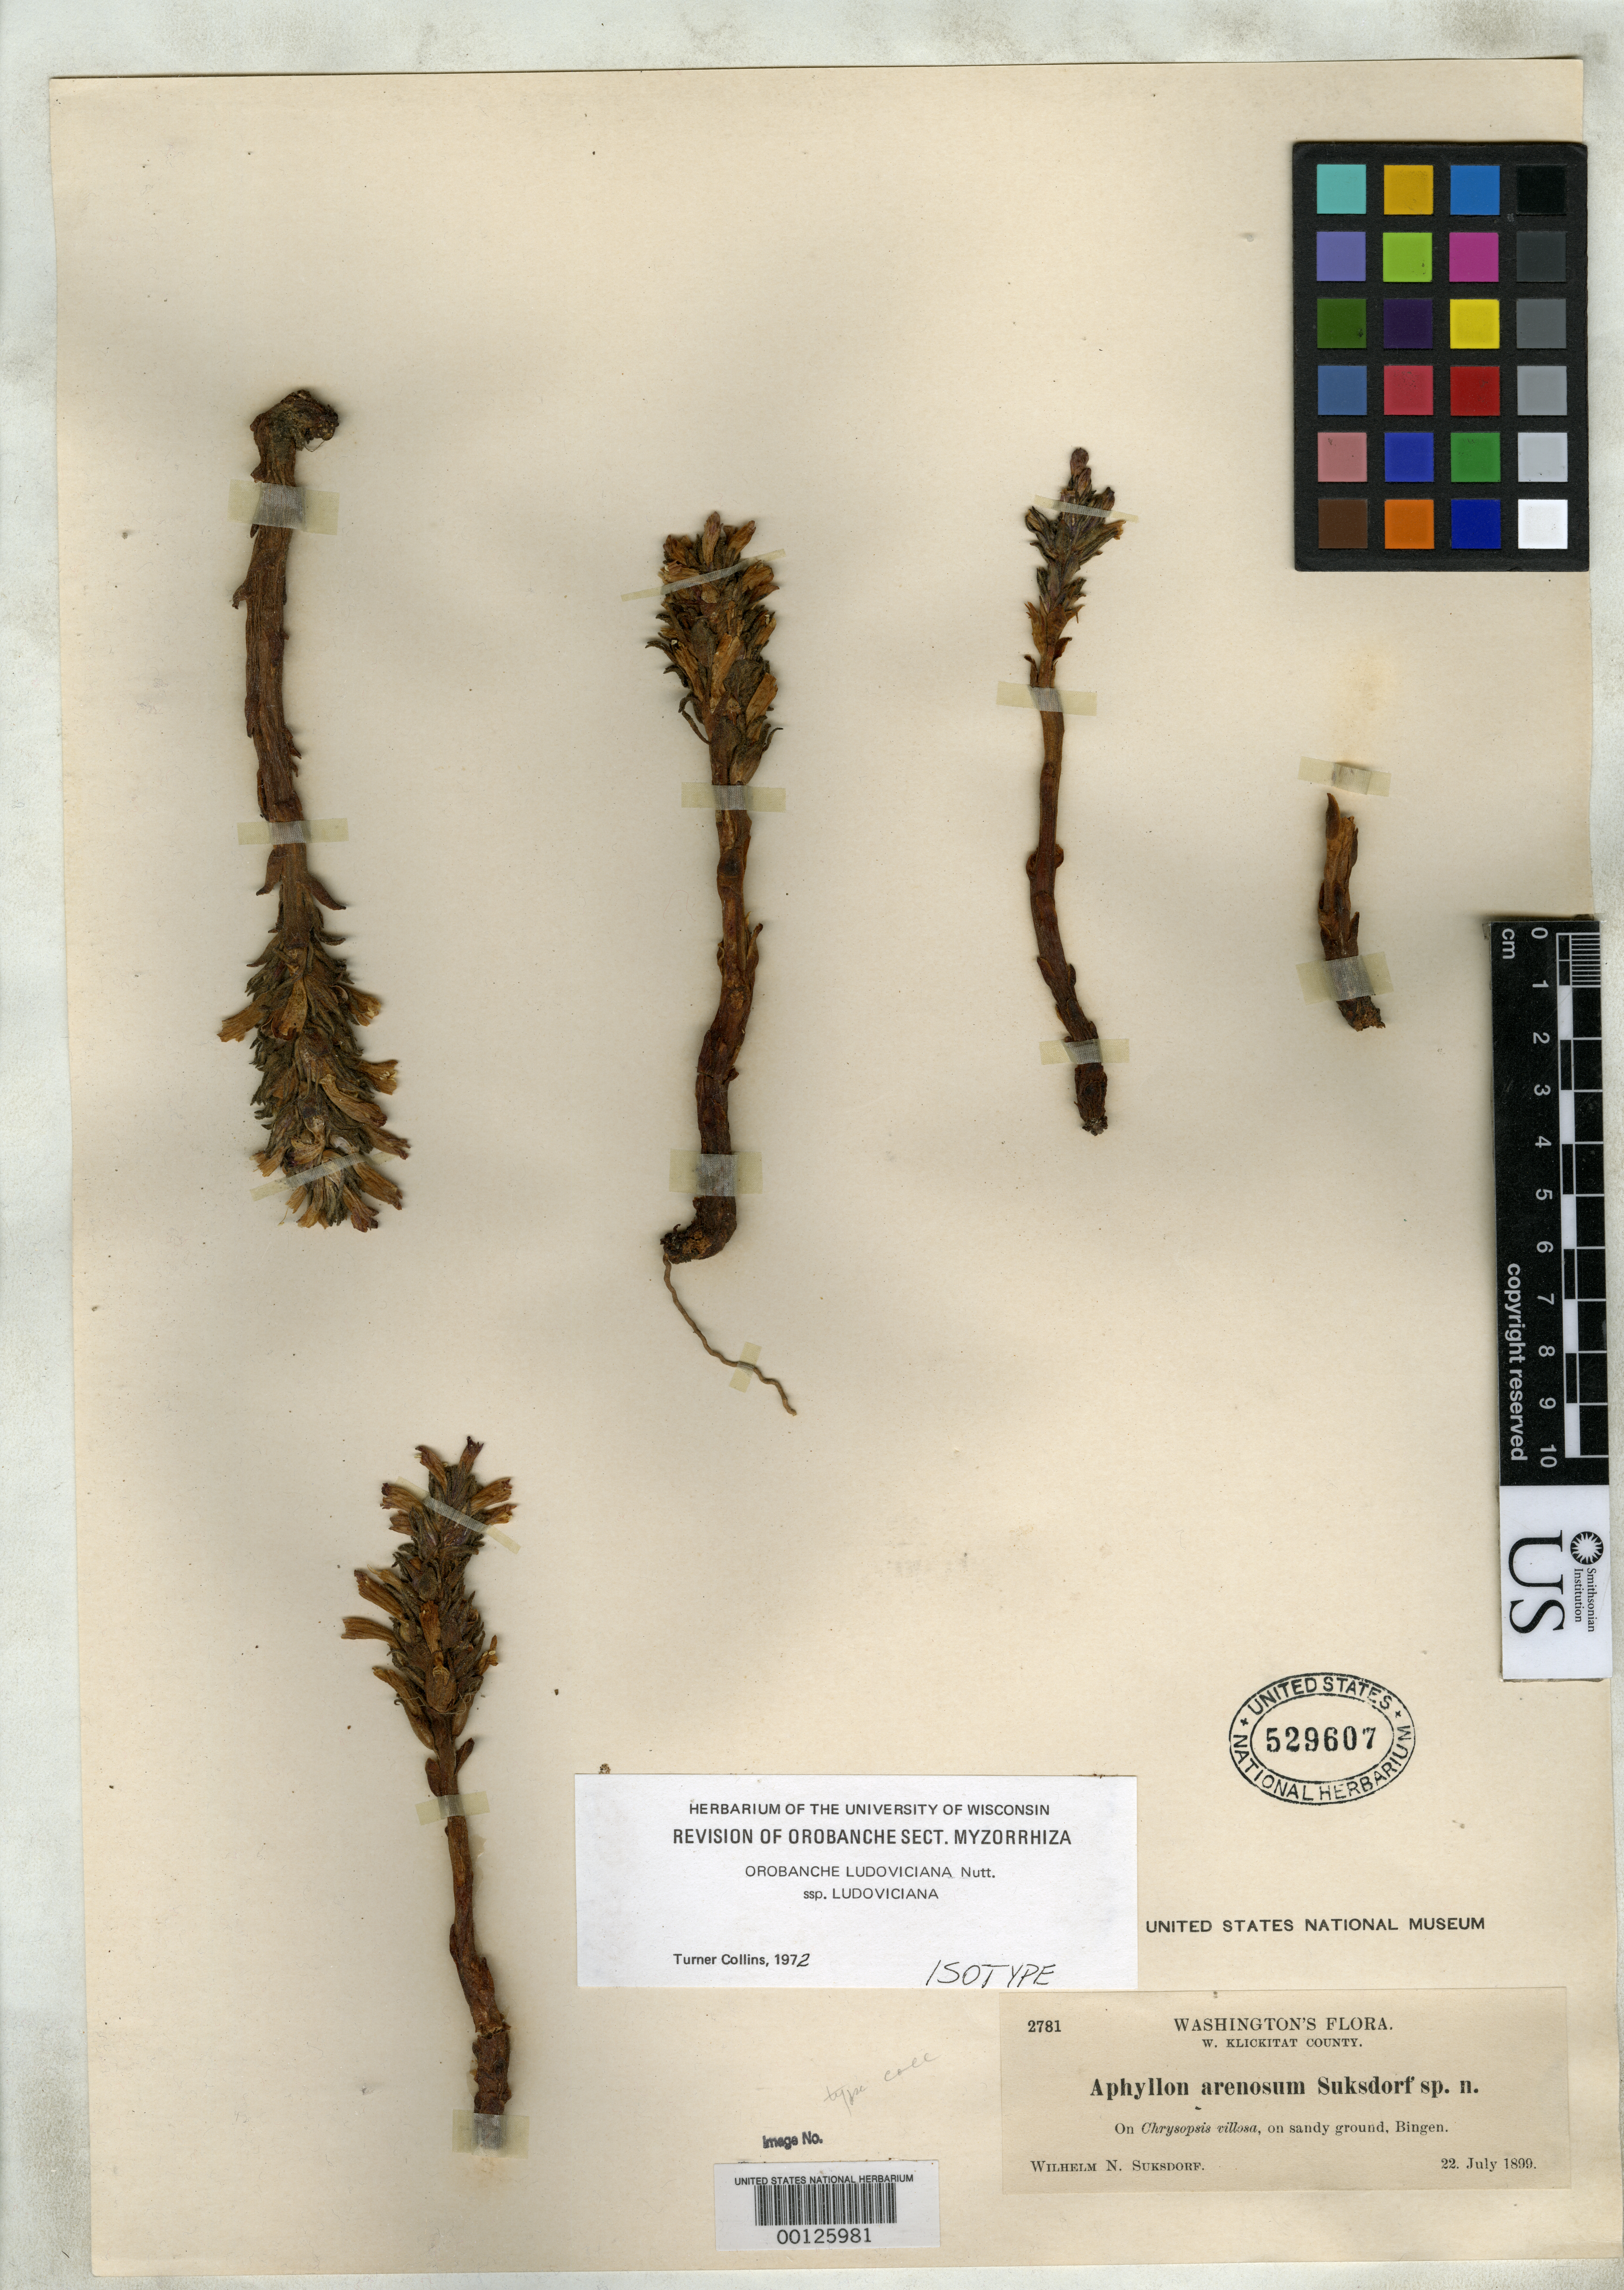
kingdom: Plantae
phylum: Tracheophyta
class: Magnoliopsida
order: Lamiales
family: Orobanchaceae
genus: Aphyllon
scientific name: Aphyllon arenosum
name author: Suksd.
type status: Isotype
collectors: W. N. Suksdorf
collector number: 2781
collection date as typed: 22 Jul 1899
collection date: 1899-07-22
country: United States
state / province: Washington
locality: Near Bingen.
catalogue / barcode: US 529607